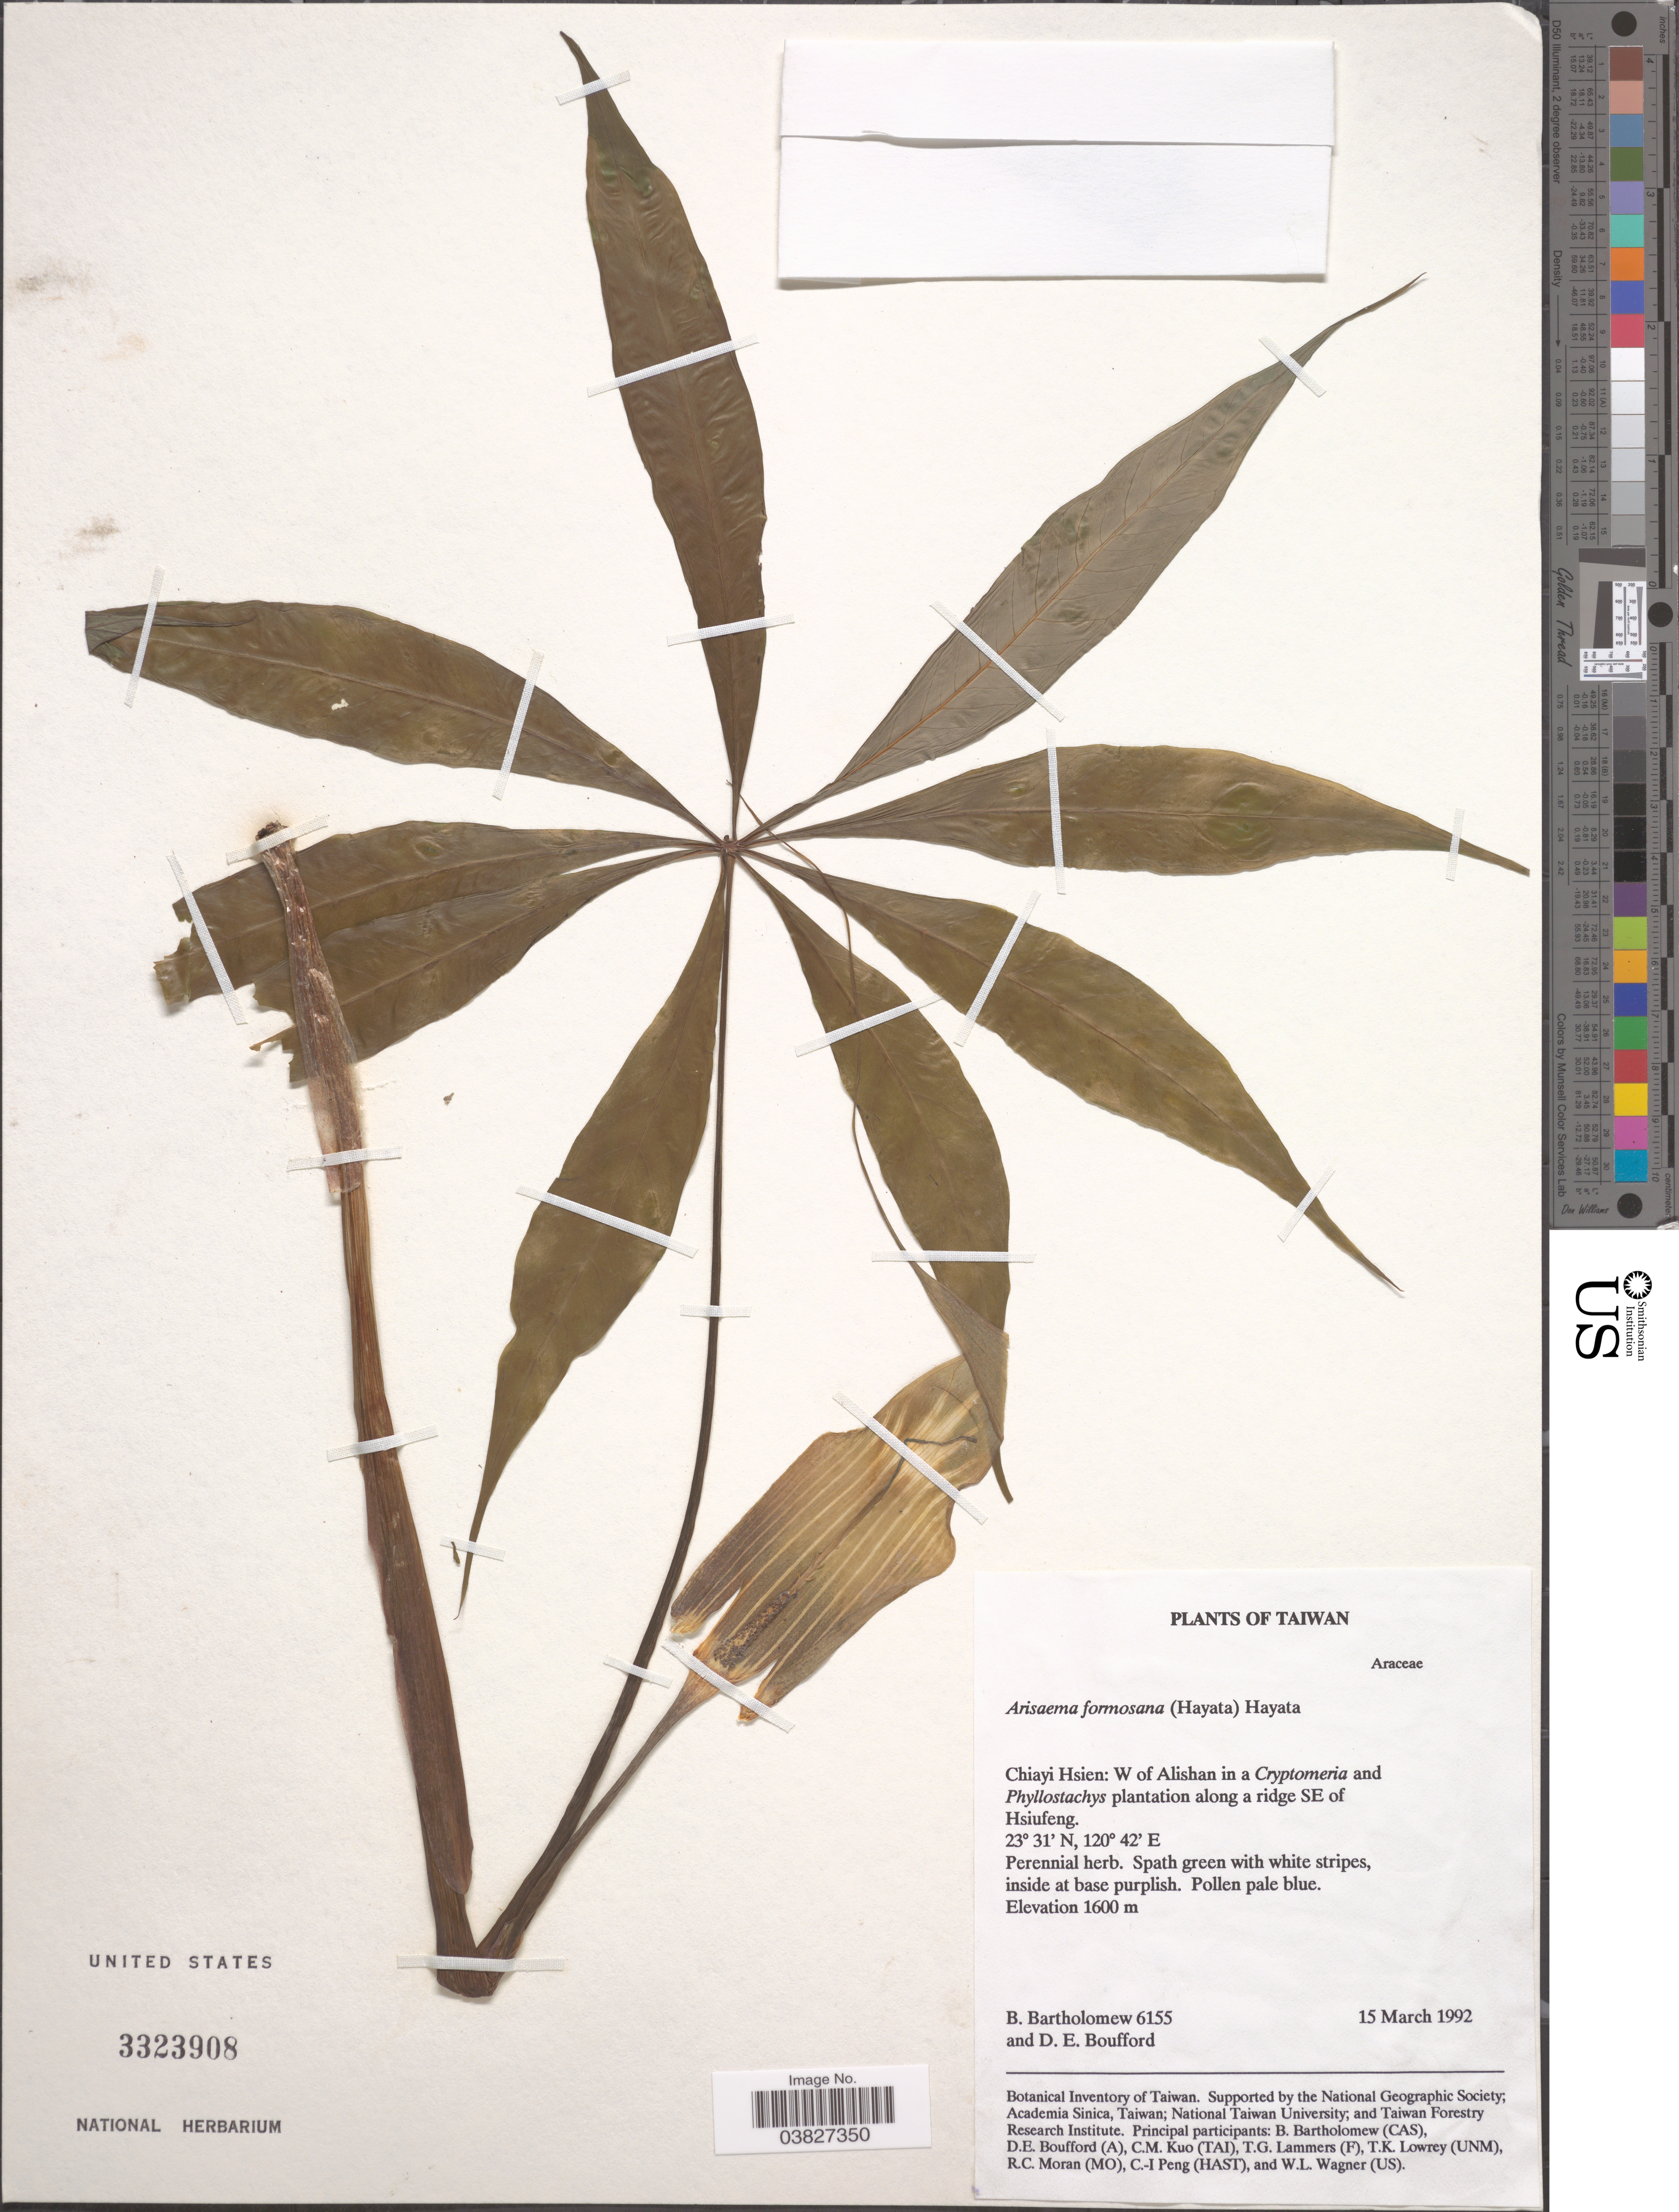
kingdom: Plantae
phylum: Tracheophyta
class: Liliopsida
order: Alismatales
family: Araceae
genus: Arisaema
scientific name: Arisaema erubescens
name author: (Wall.) Schott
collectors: B. Bartholomew & D. E. Boufford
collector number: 6155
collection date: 1992-03-15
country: Taiwan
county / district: Chiayi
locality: Chiayi Hsien: W of Alishan in a Cryptomeria and Phyllostachys plantation along a ridge SE of Hsiufeng.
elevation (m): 1600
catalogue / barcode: US 3323908